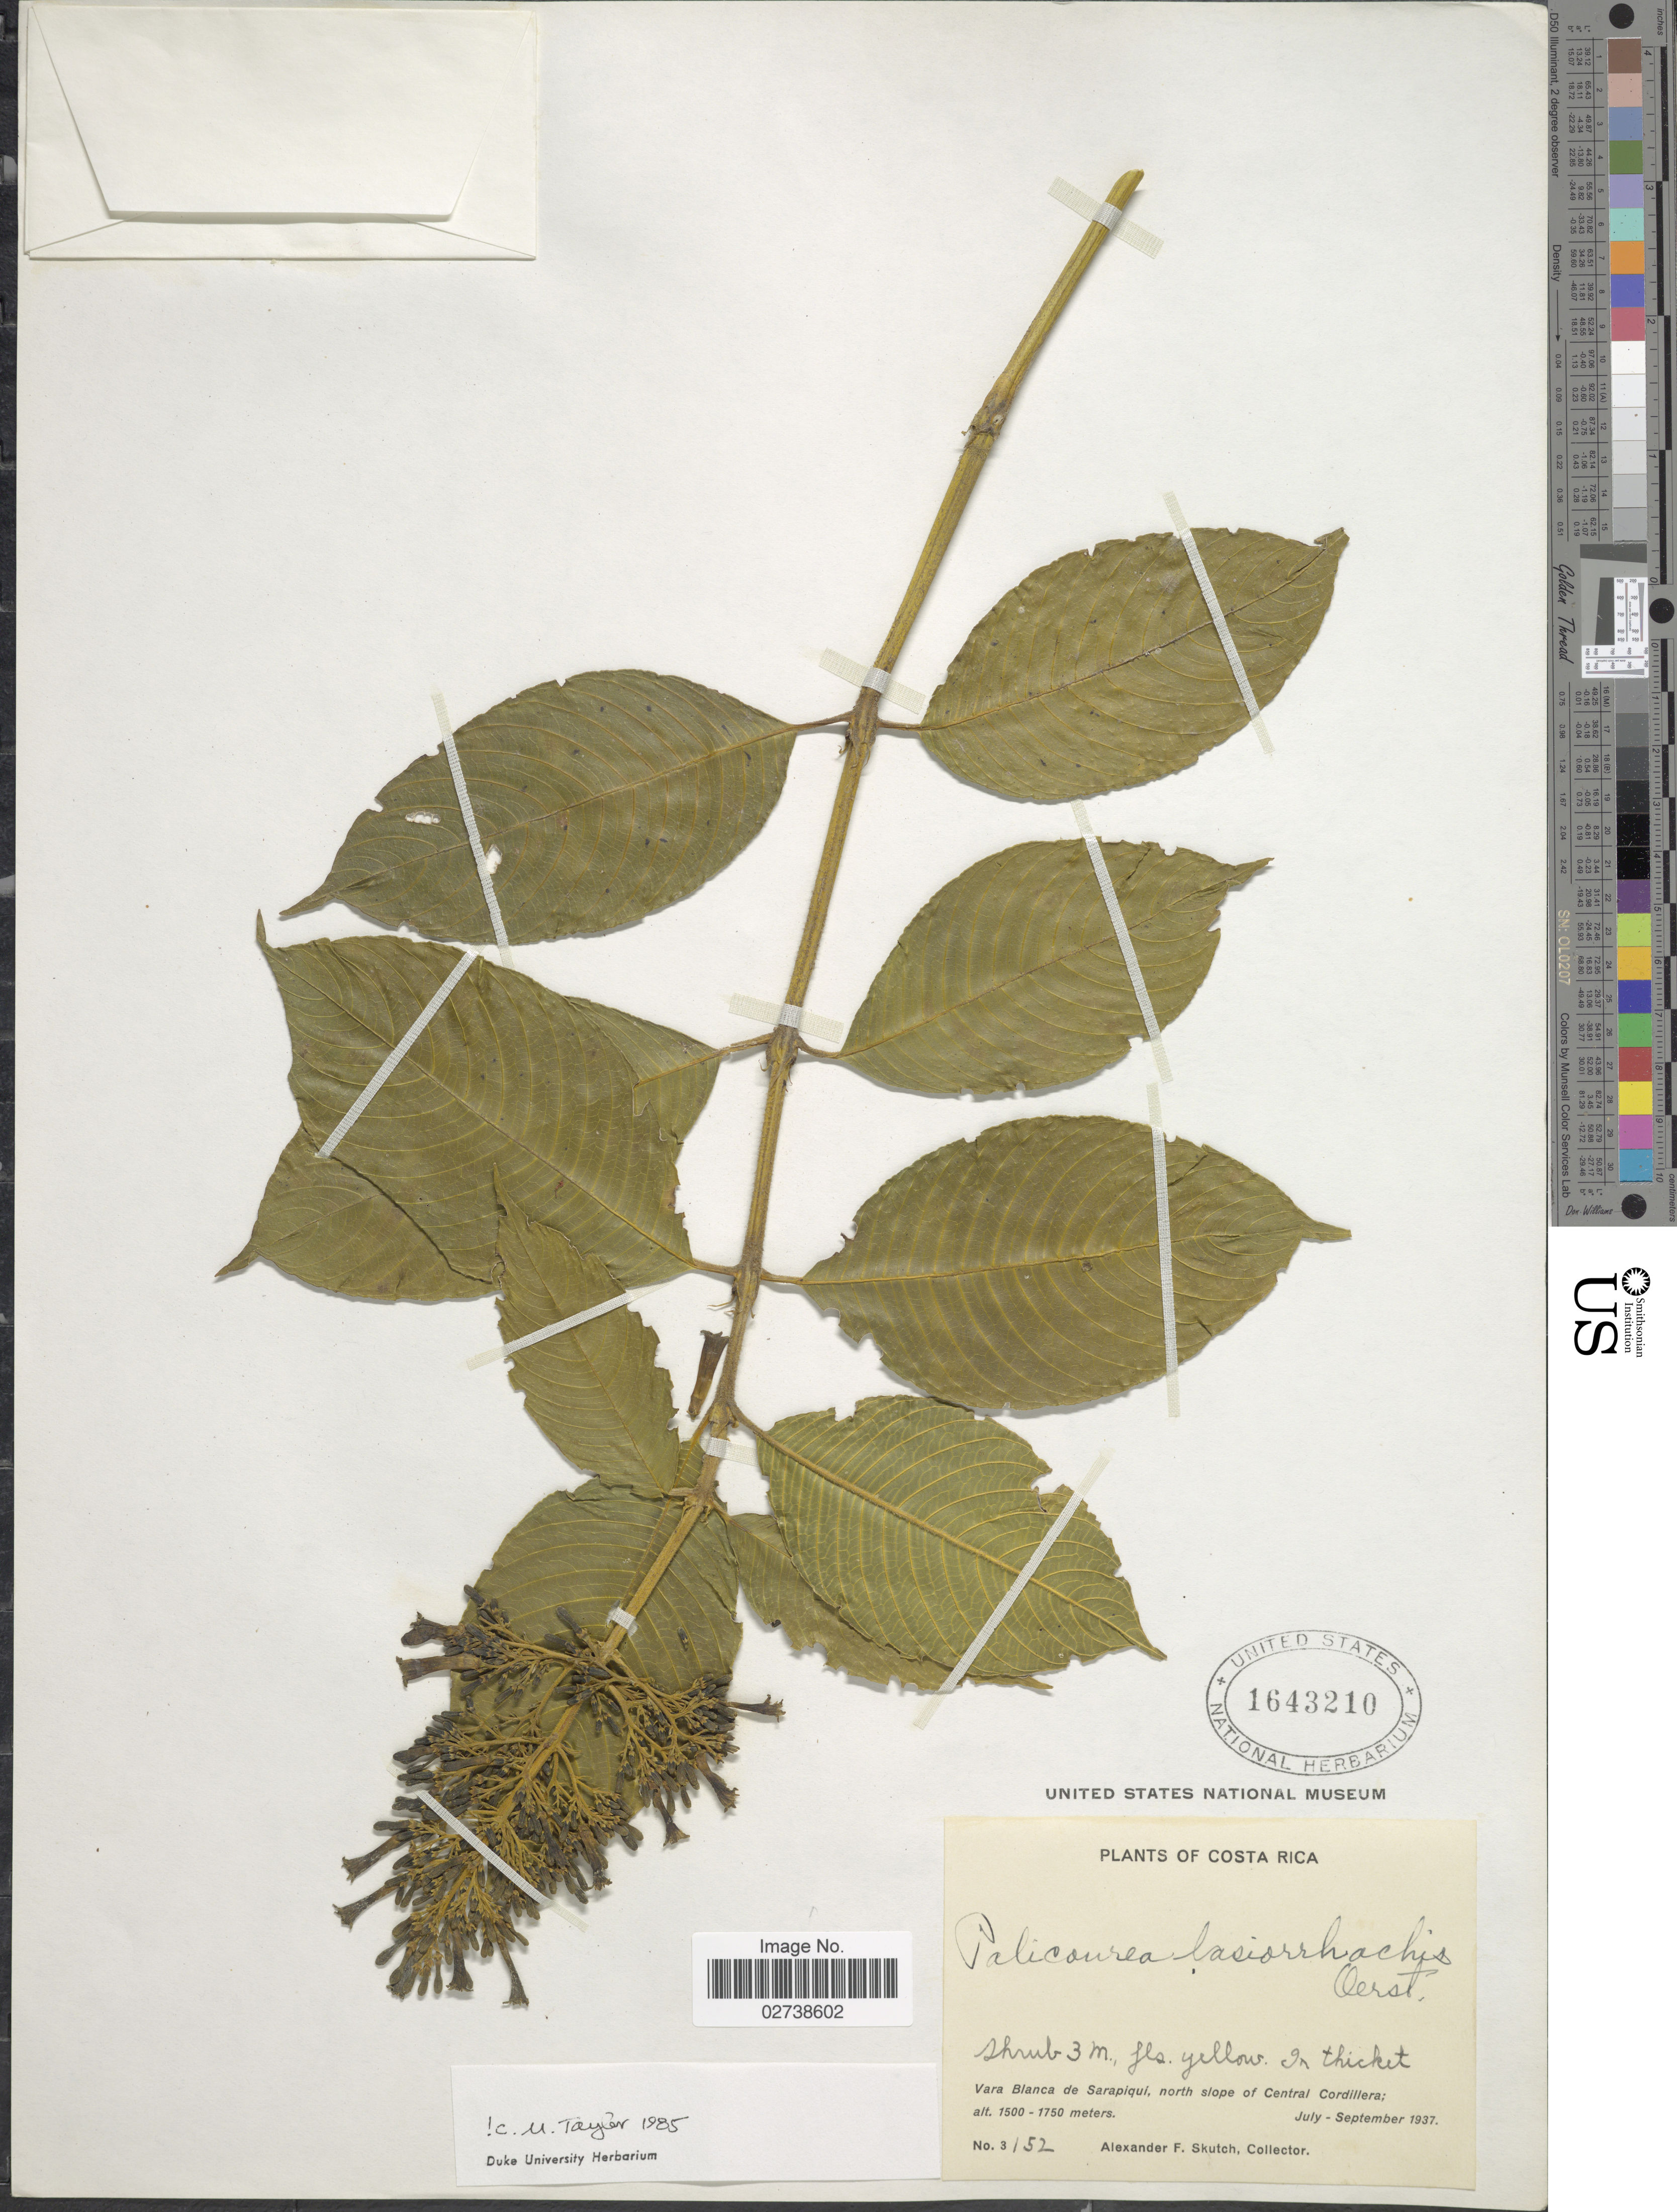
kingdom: Plantae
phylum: Tracheophyta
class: Magnoliopsida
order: Gentianales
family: Rubiaceae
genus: Palicourea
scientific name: Palicourea lasiorrhachis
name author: Oerst.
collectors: A. F. Skutch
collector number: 3152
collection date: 1937-07/1937-09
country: Costa Rica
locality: In thicket; Vara Blanca de Sarapiquí, north slope of Central Cordillera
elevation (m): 1500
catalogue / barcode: US 1643210